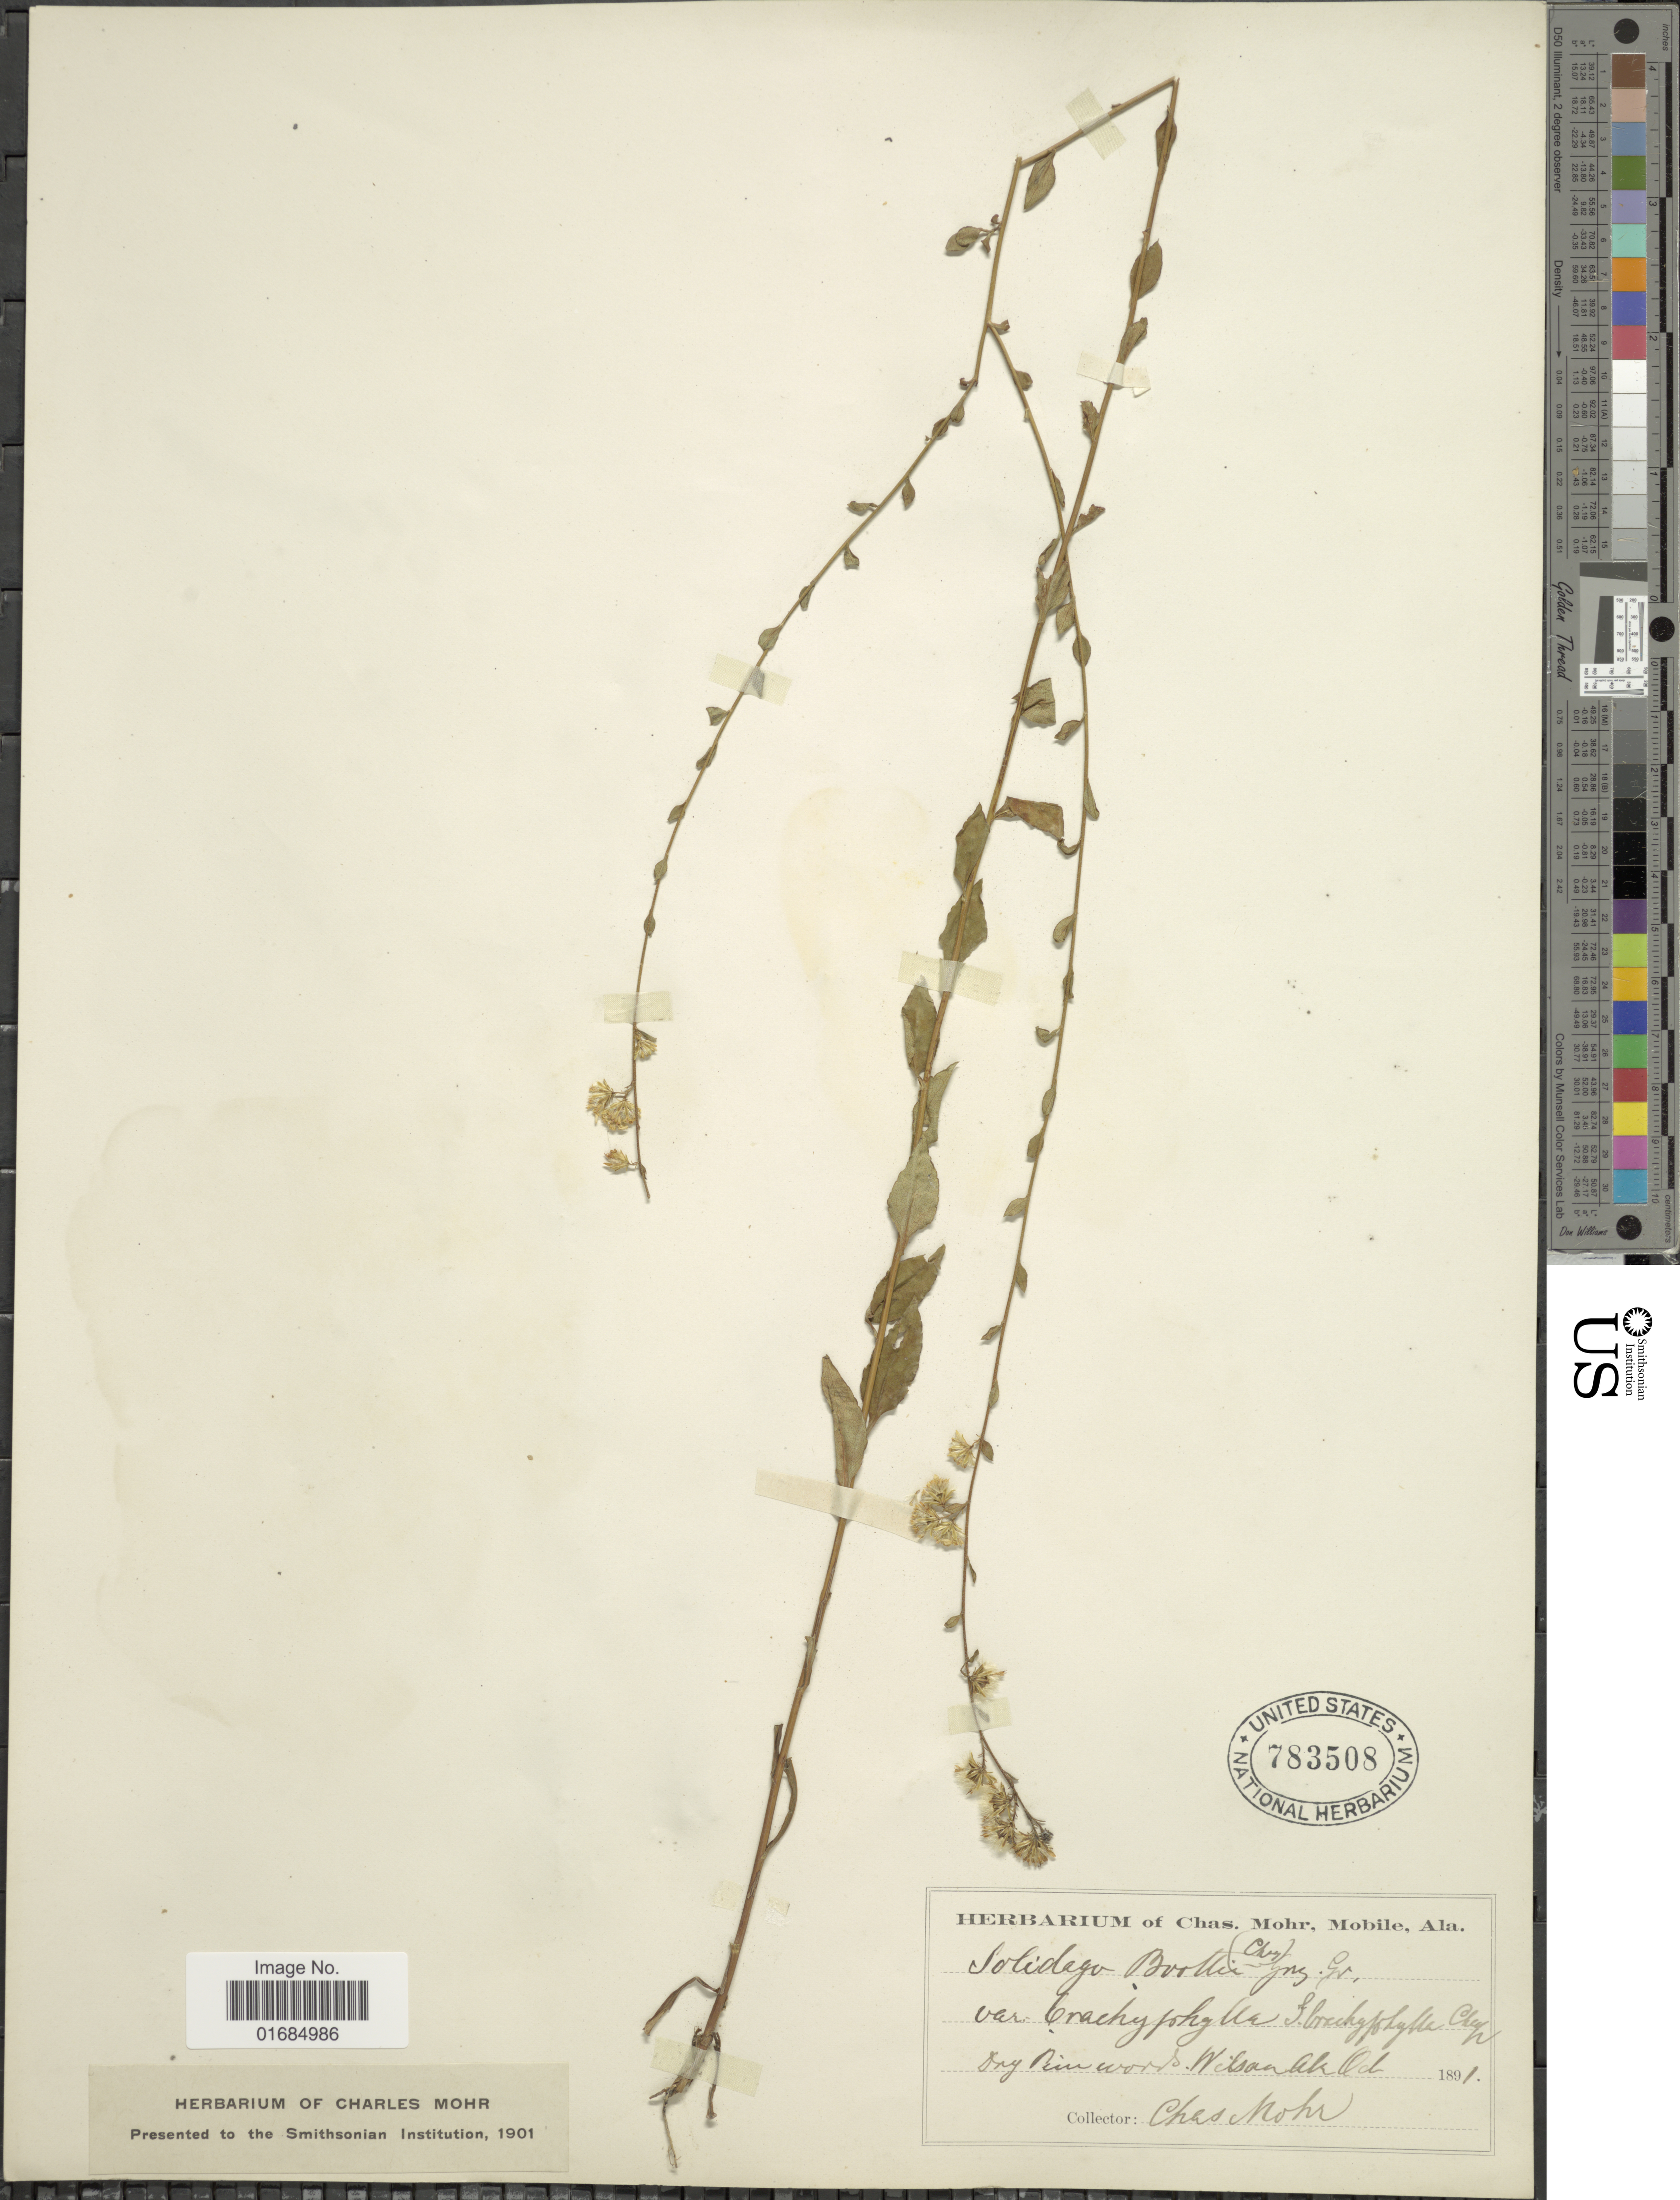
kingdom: Plantae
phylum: Tracheophyta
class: Magnoliopsida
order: Asterales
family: Asteraceae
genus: Solidago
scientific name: Solidago brachyphylla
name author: Chapman ex Torr. & A. Gray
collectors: Mohr, C. T. (herbarium)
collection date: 1891-10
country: United States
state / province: Alabama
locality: Dry River Woods, Wilson.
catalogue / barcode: US 783508